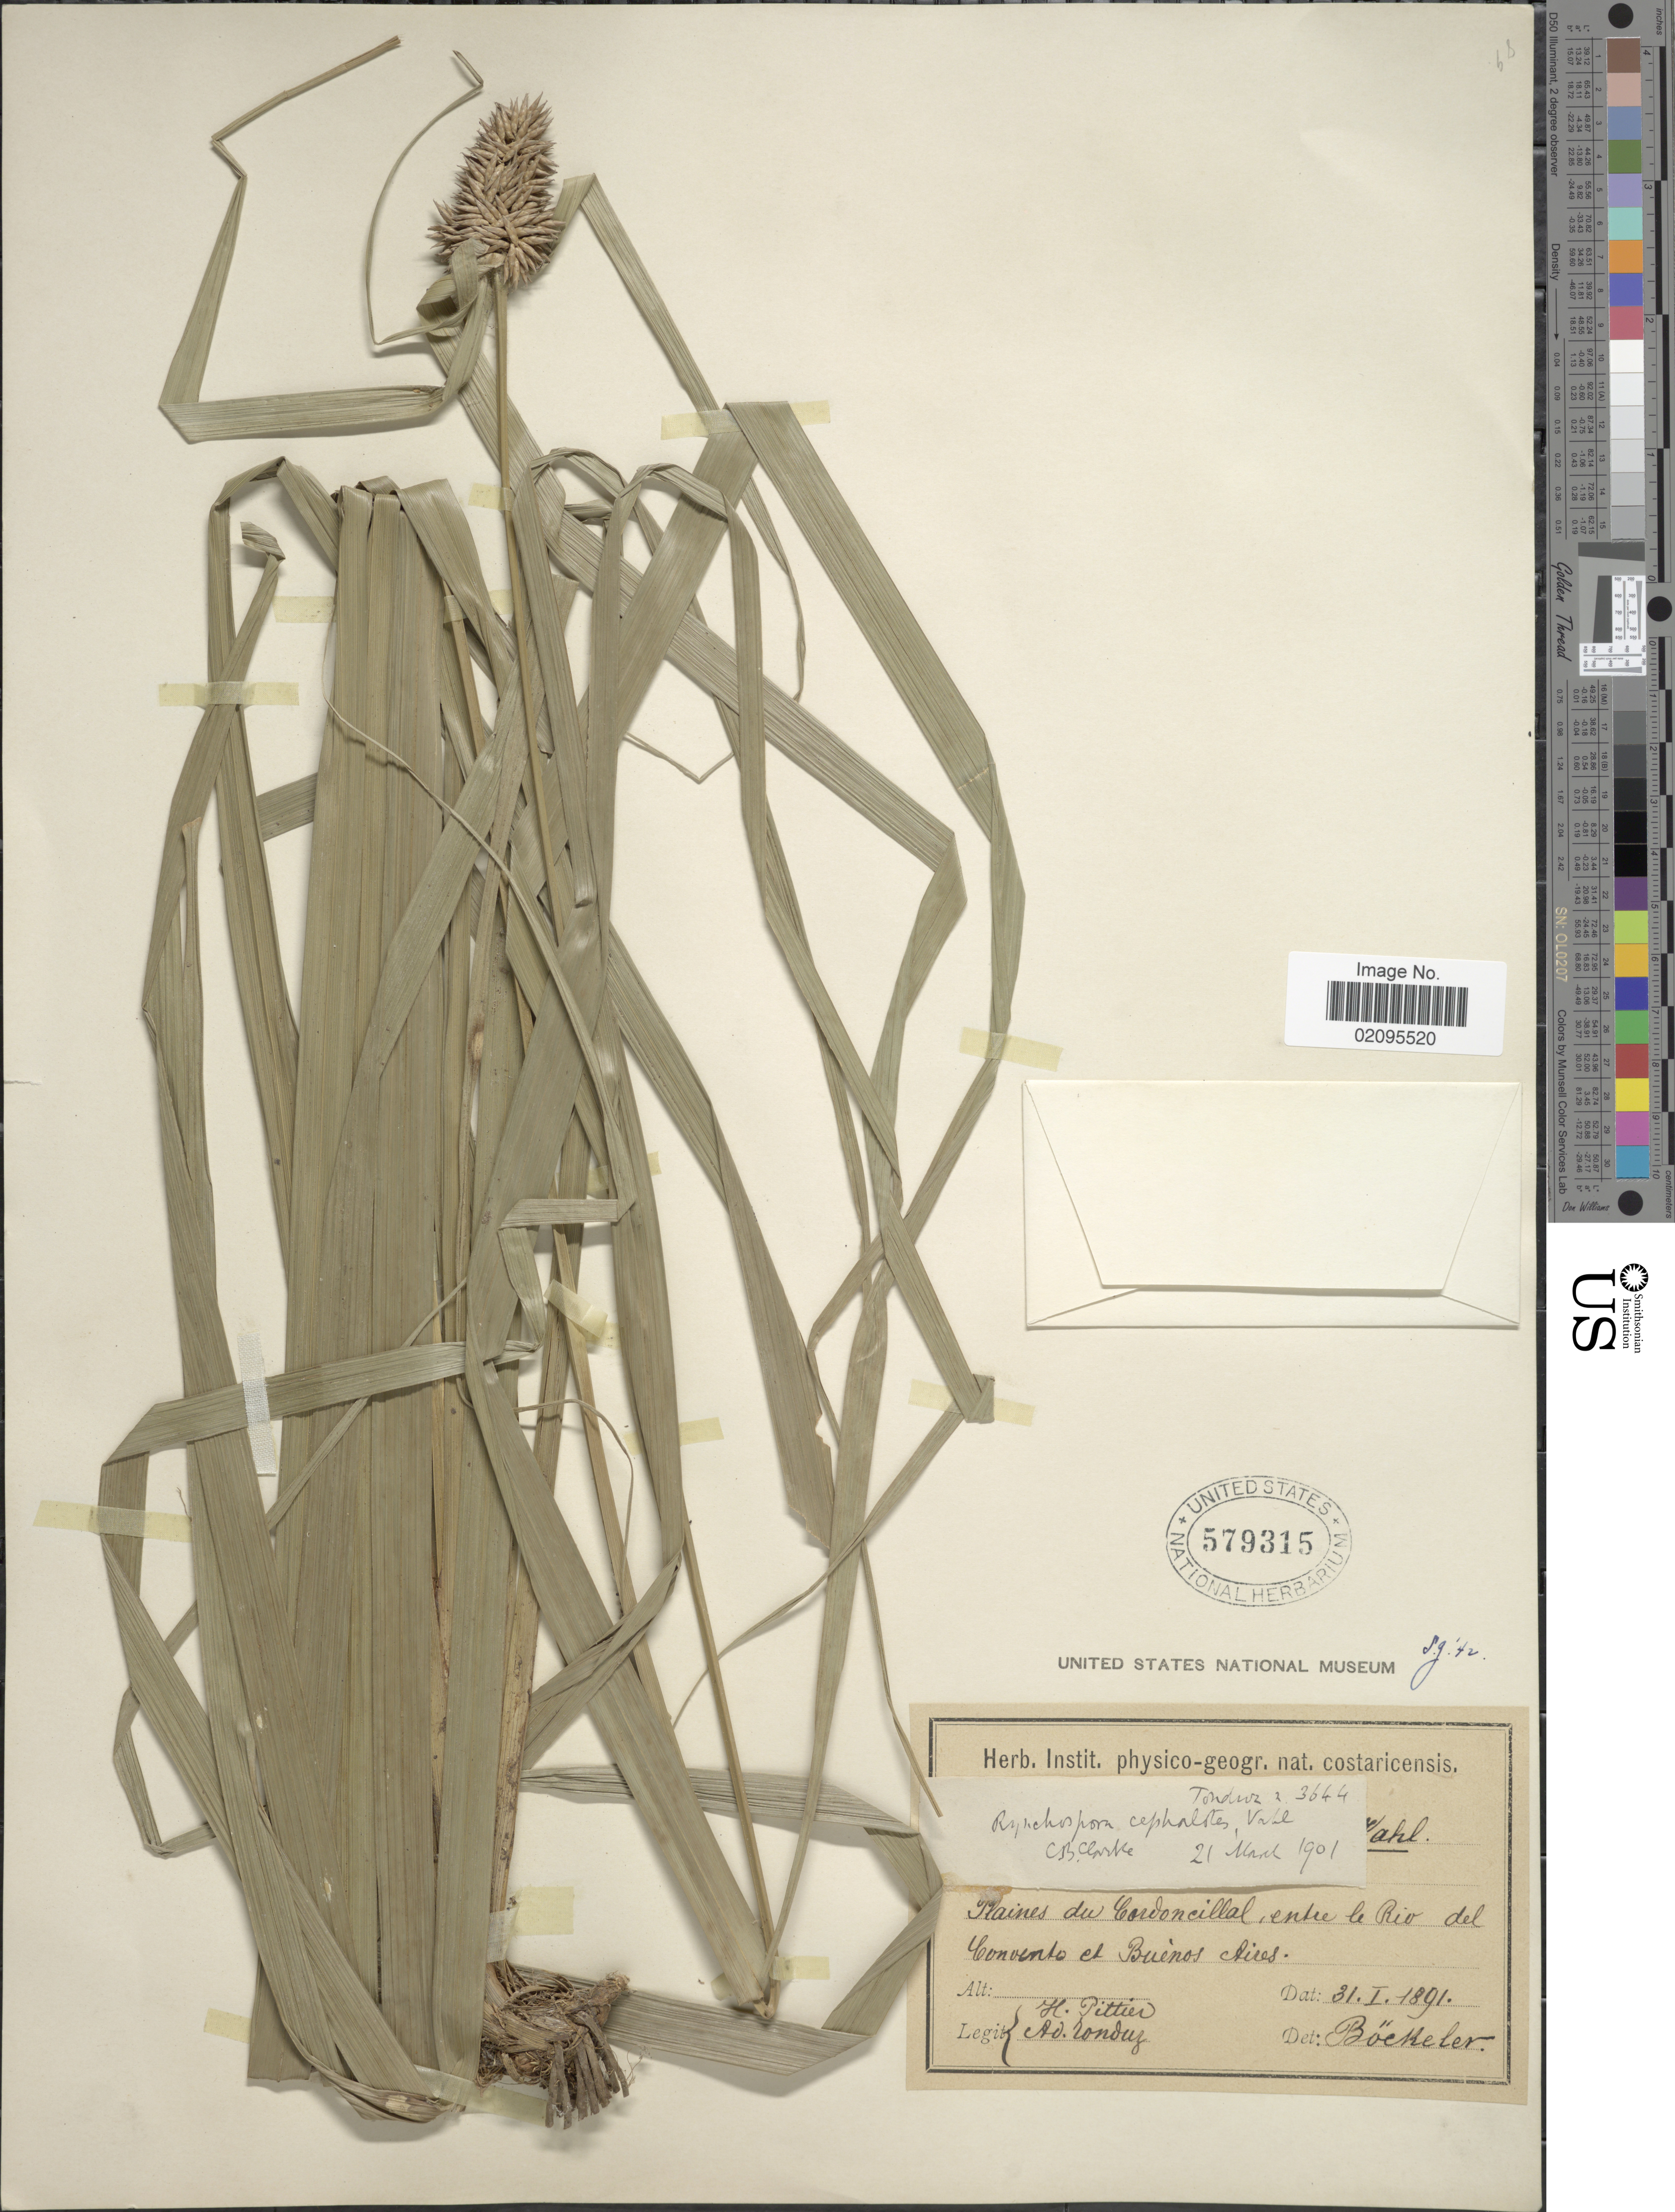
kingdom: Plantae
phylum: Tracheophyta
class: Liliopsida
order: Poales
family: Cyperaceae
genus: Rhynchospora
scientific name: Rhynchospora cephalotes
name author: (L.) Vahl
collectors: H. F. Pittier & A. Tonduz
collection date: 1891-01-31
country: Costa Rica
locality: Plaines du Cordoncillal, entre le Rio del Convento et Buenos Aires.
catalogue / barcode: US 579315